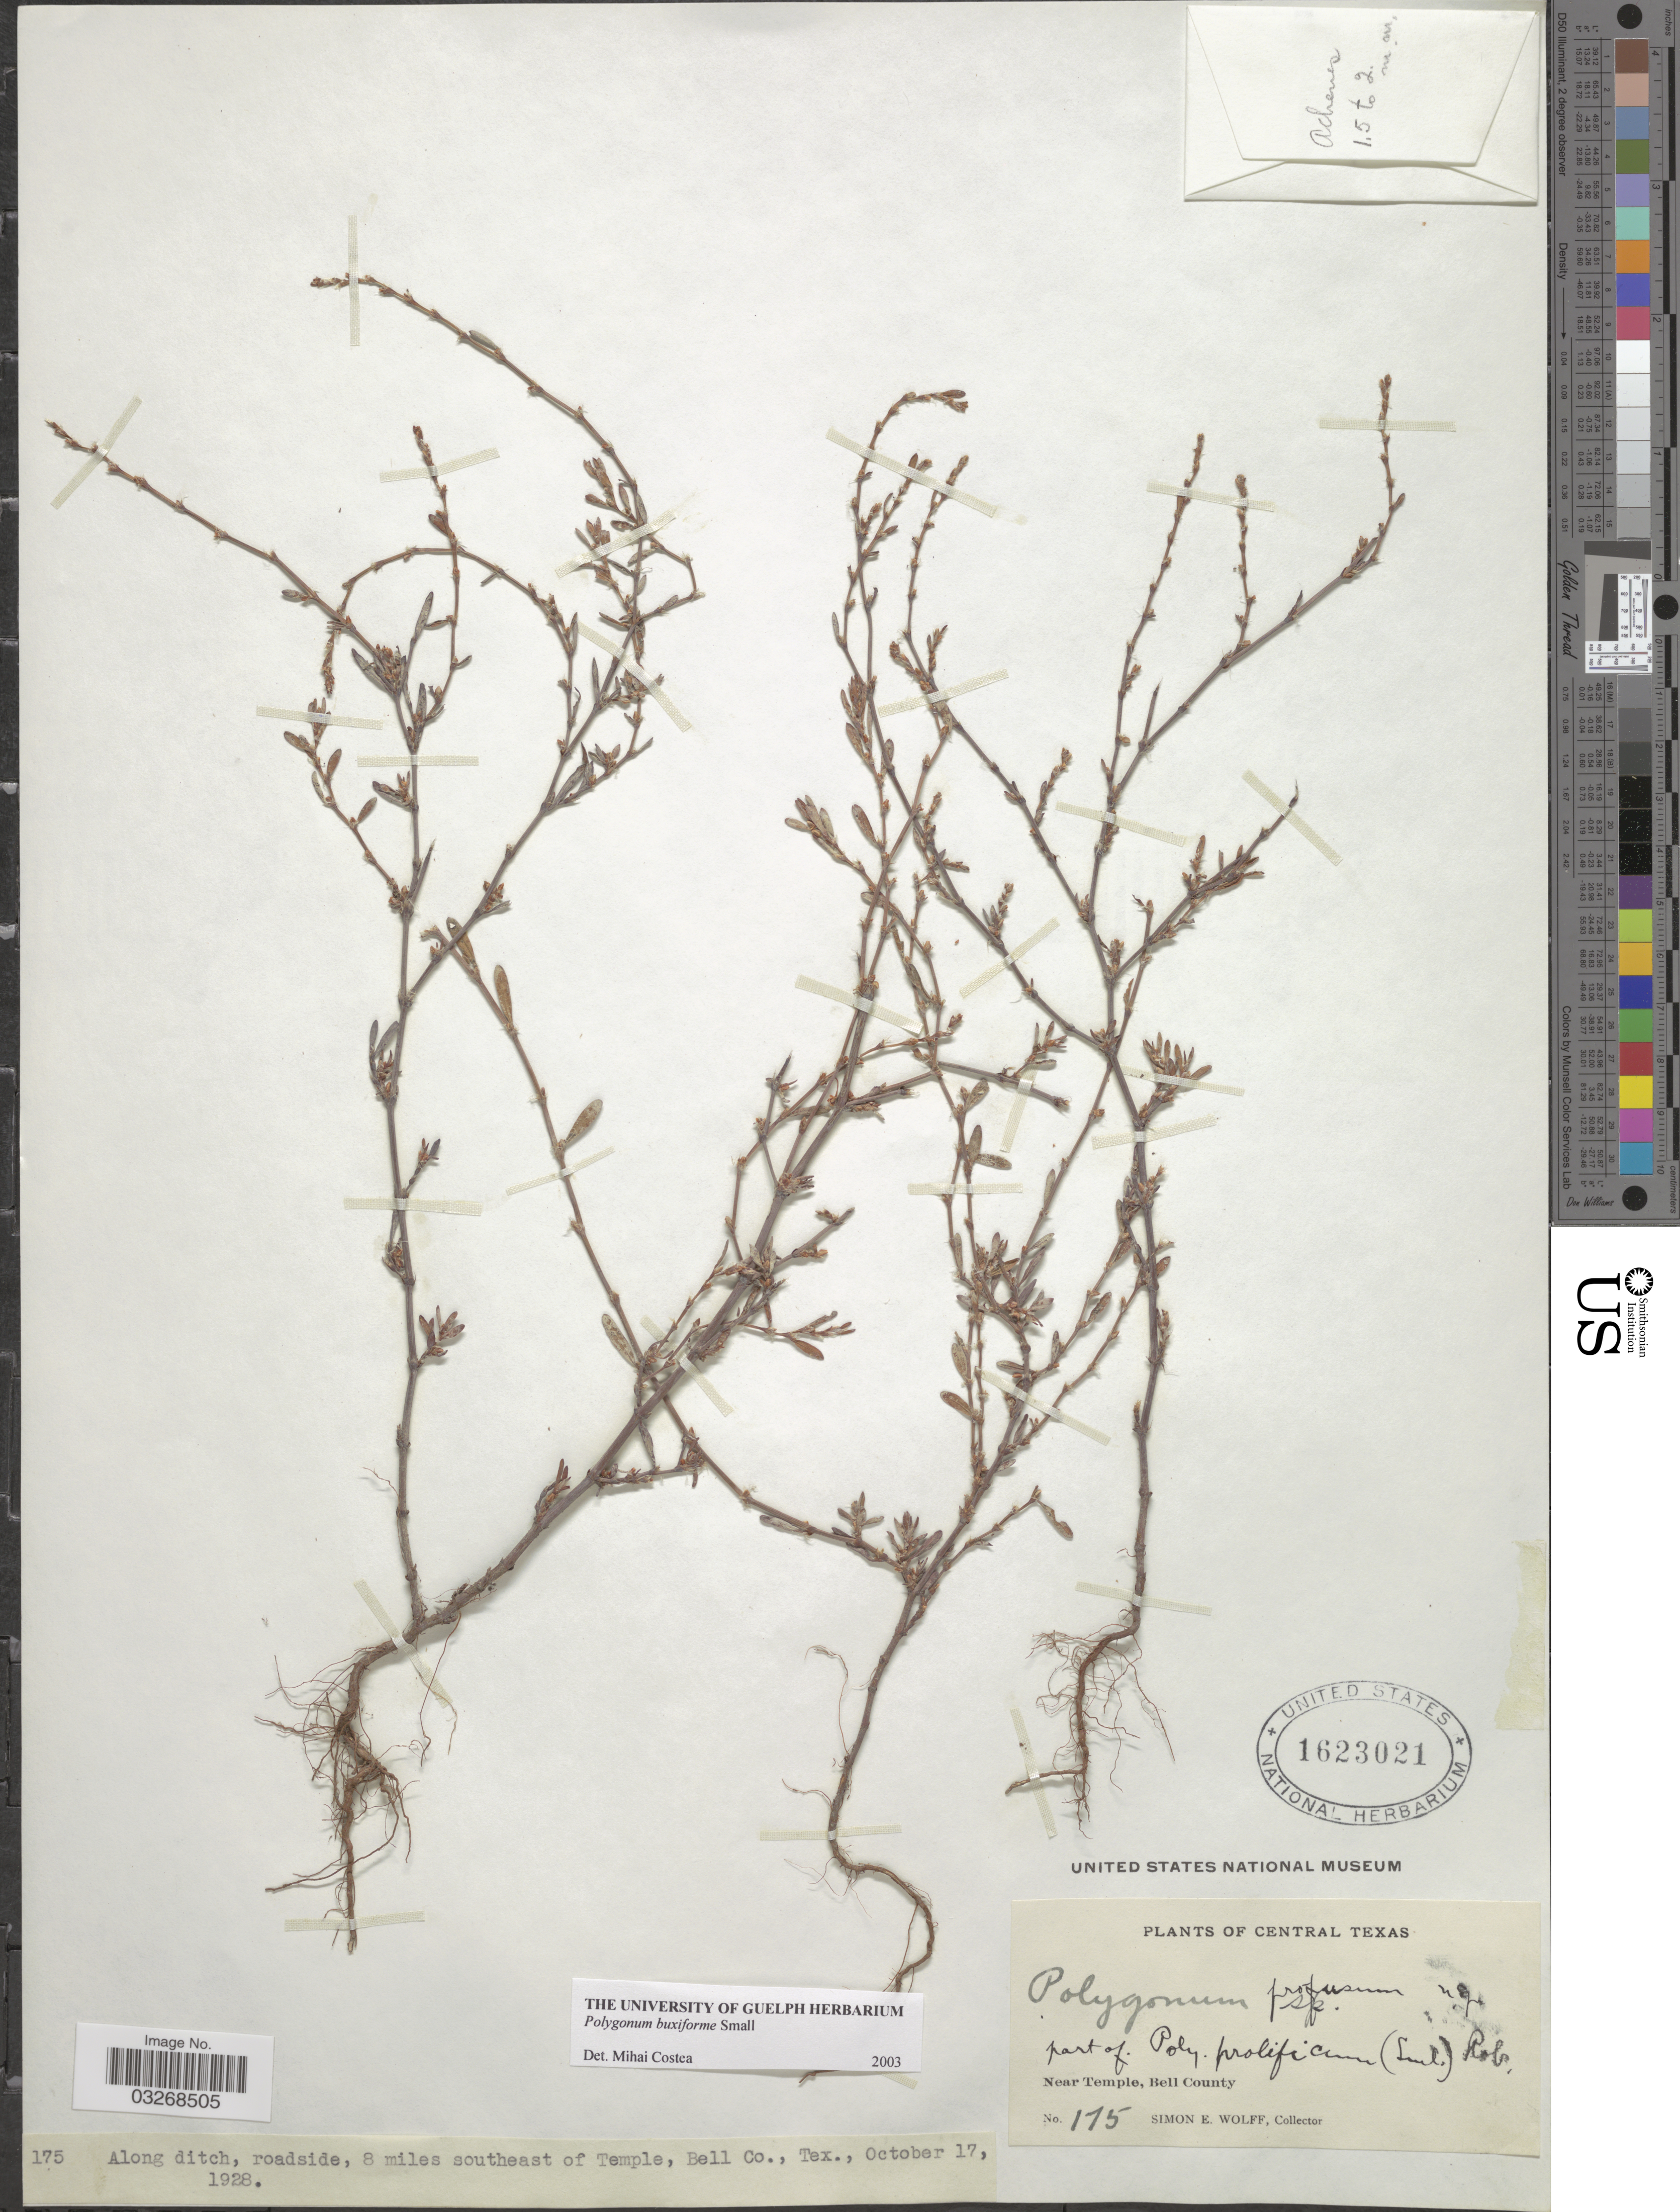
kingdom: Plantae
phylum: Tracheophyta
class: Magnoliopsida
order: Caryophyllales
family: Polygonaceae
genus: Polygonum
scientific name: Polygonum buxiforme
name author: Small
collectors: S. E. Wolff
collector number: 175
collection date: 1928-10-17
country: United States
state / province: Texas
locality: Central Texas. 8 miles southeast of Temple, Bell Co. Near Temple.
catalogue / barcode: US 1623021